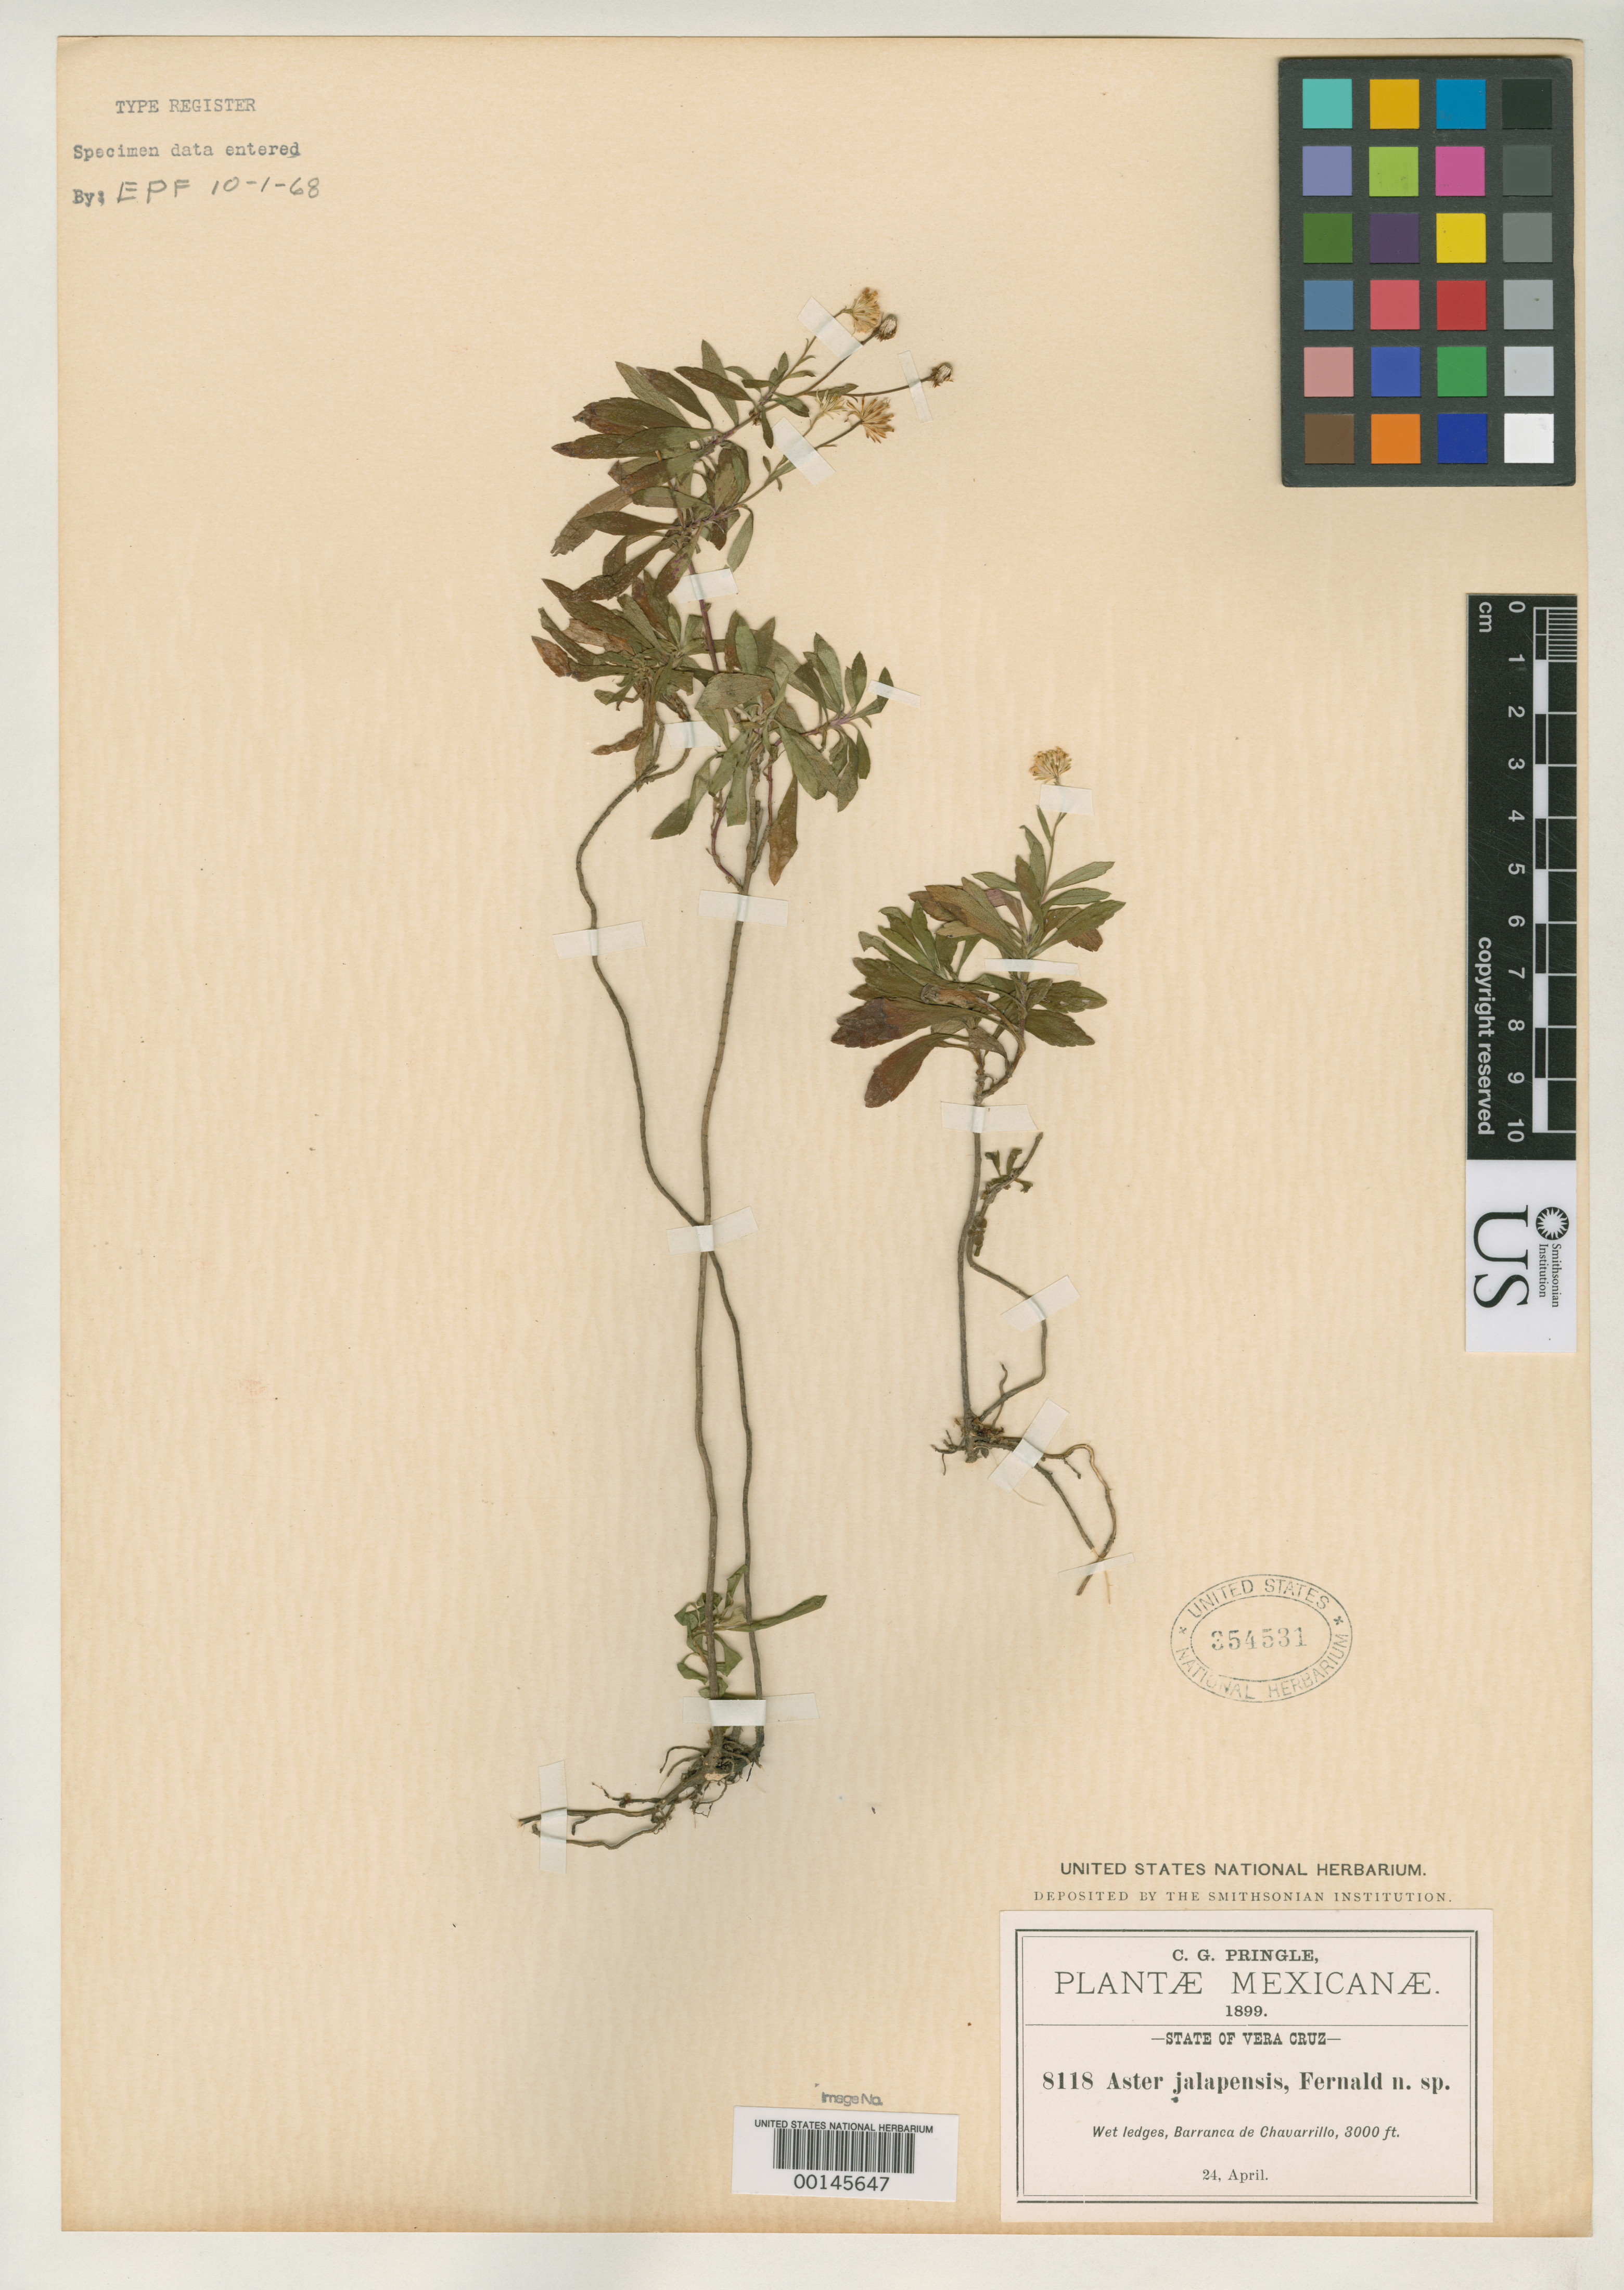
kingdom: Plantae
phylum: Tracheophyta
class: Magnoliopsida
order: Asterales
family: Asteraceae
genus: Aster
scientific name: Aster jalapensis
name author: Fernald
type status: Isotype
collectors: C. G. Pringle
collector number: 8118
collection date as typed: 24 Apr 1899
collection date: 1899-04-24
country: Mexico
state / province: Veracruz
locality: Barranca de Chavarrillo.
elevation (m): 920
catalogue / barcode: US 354531